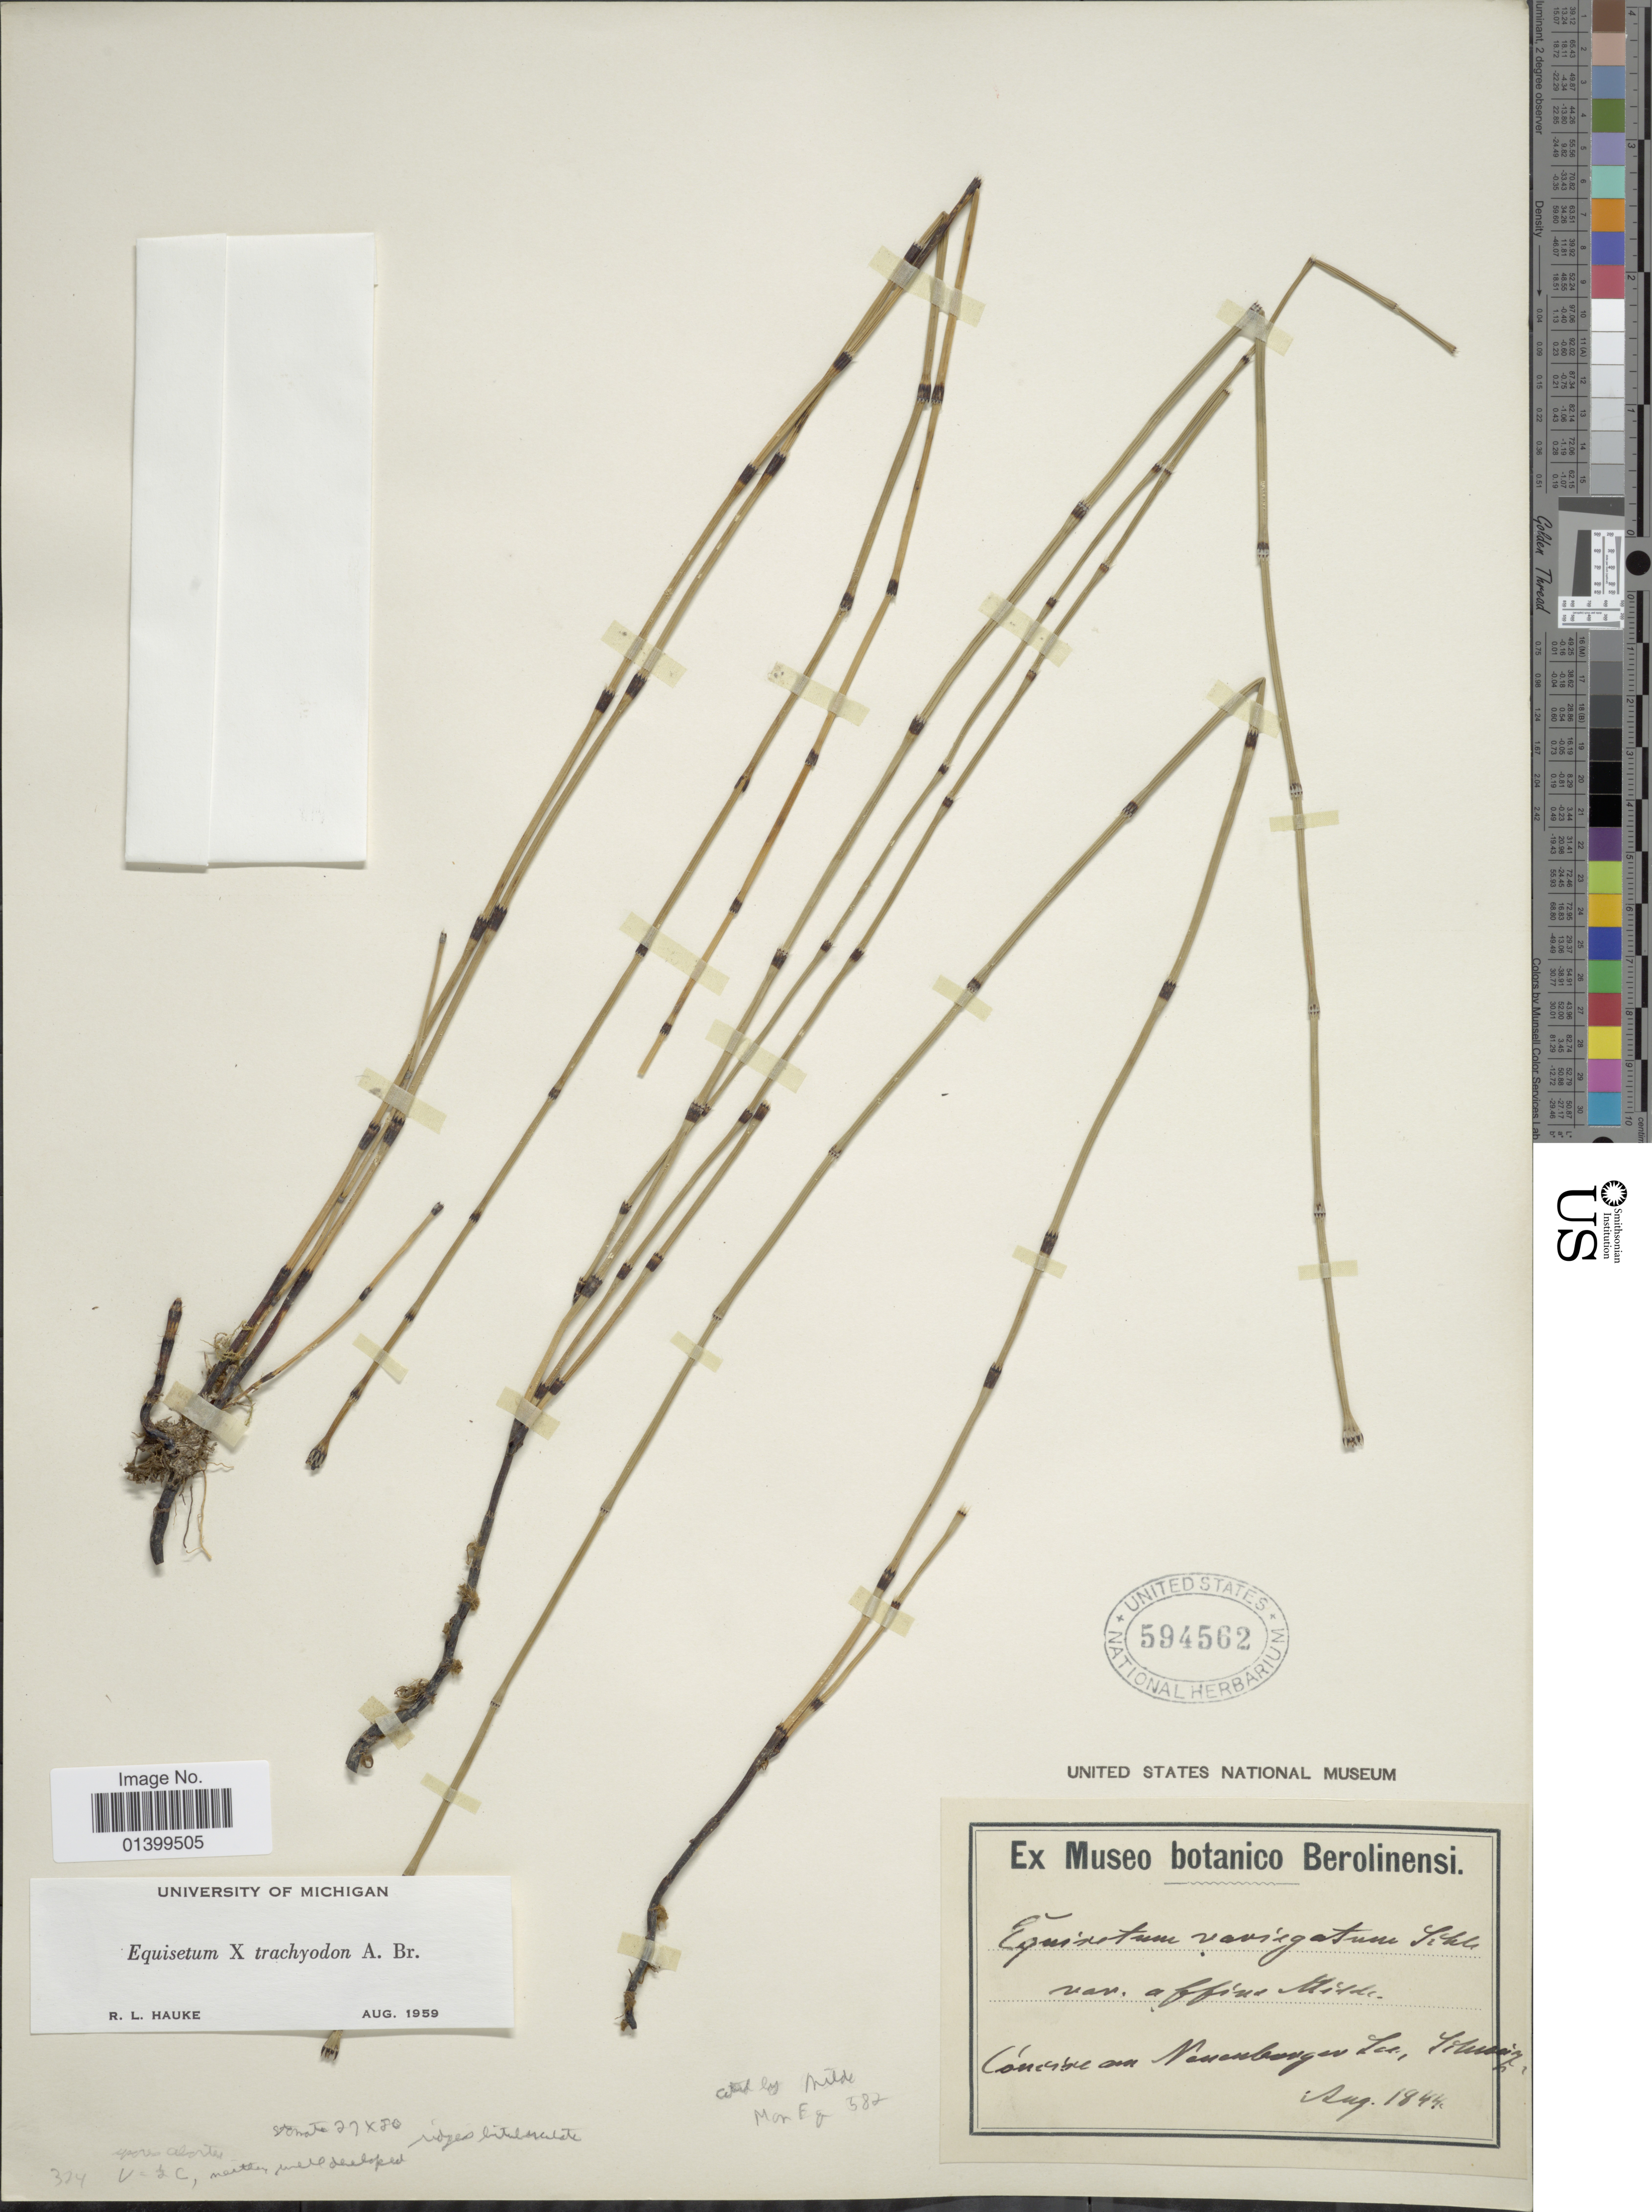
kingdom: Plantae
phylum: Tracheophyta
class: Polypodiopsida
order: Equisetales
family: Equisetaceae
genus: Equisetum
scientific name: Equisetum x trachyodon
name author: A. Braun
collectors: ex Museo Botanico Berolinensi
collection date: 1844-08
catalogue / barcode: US 594562